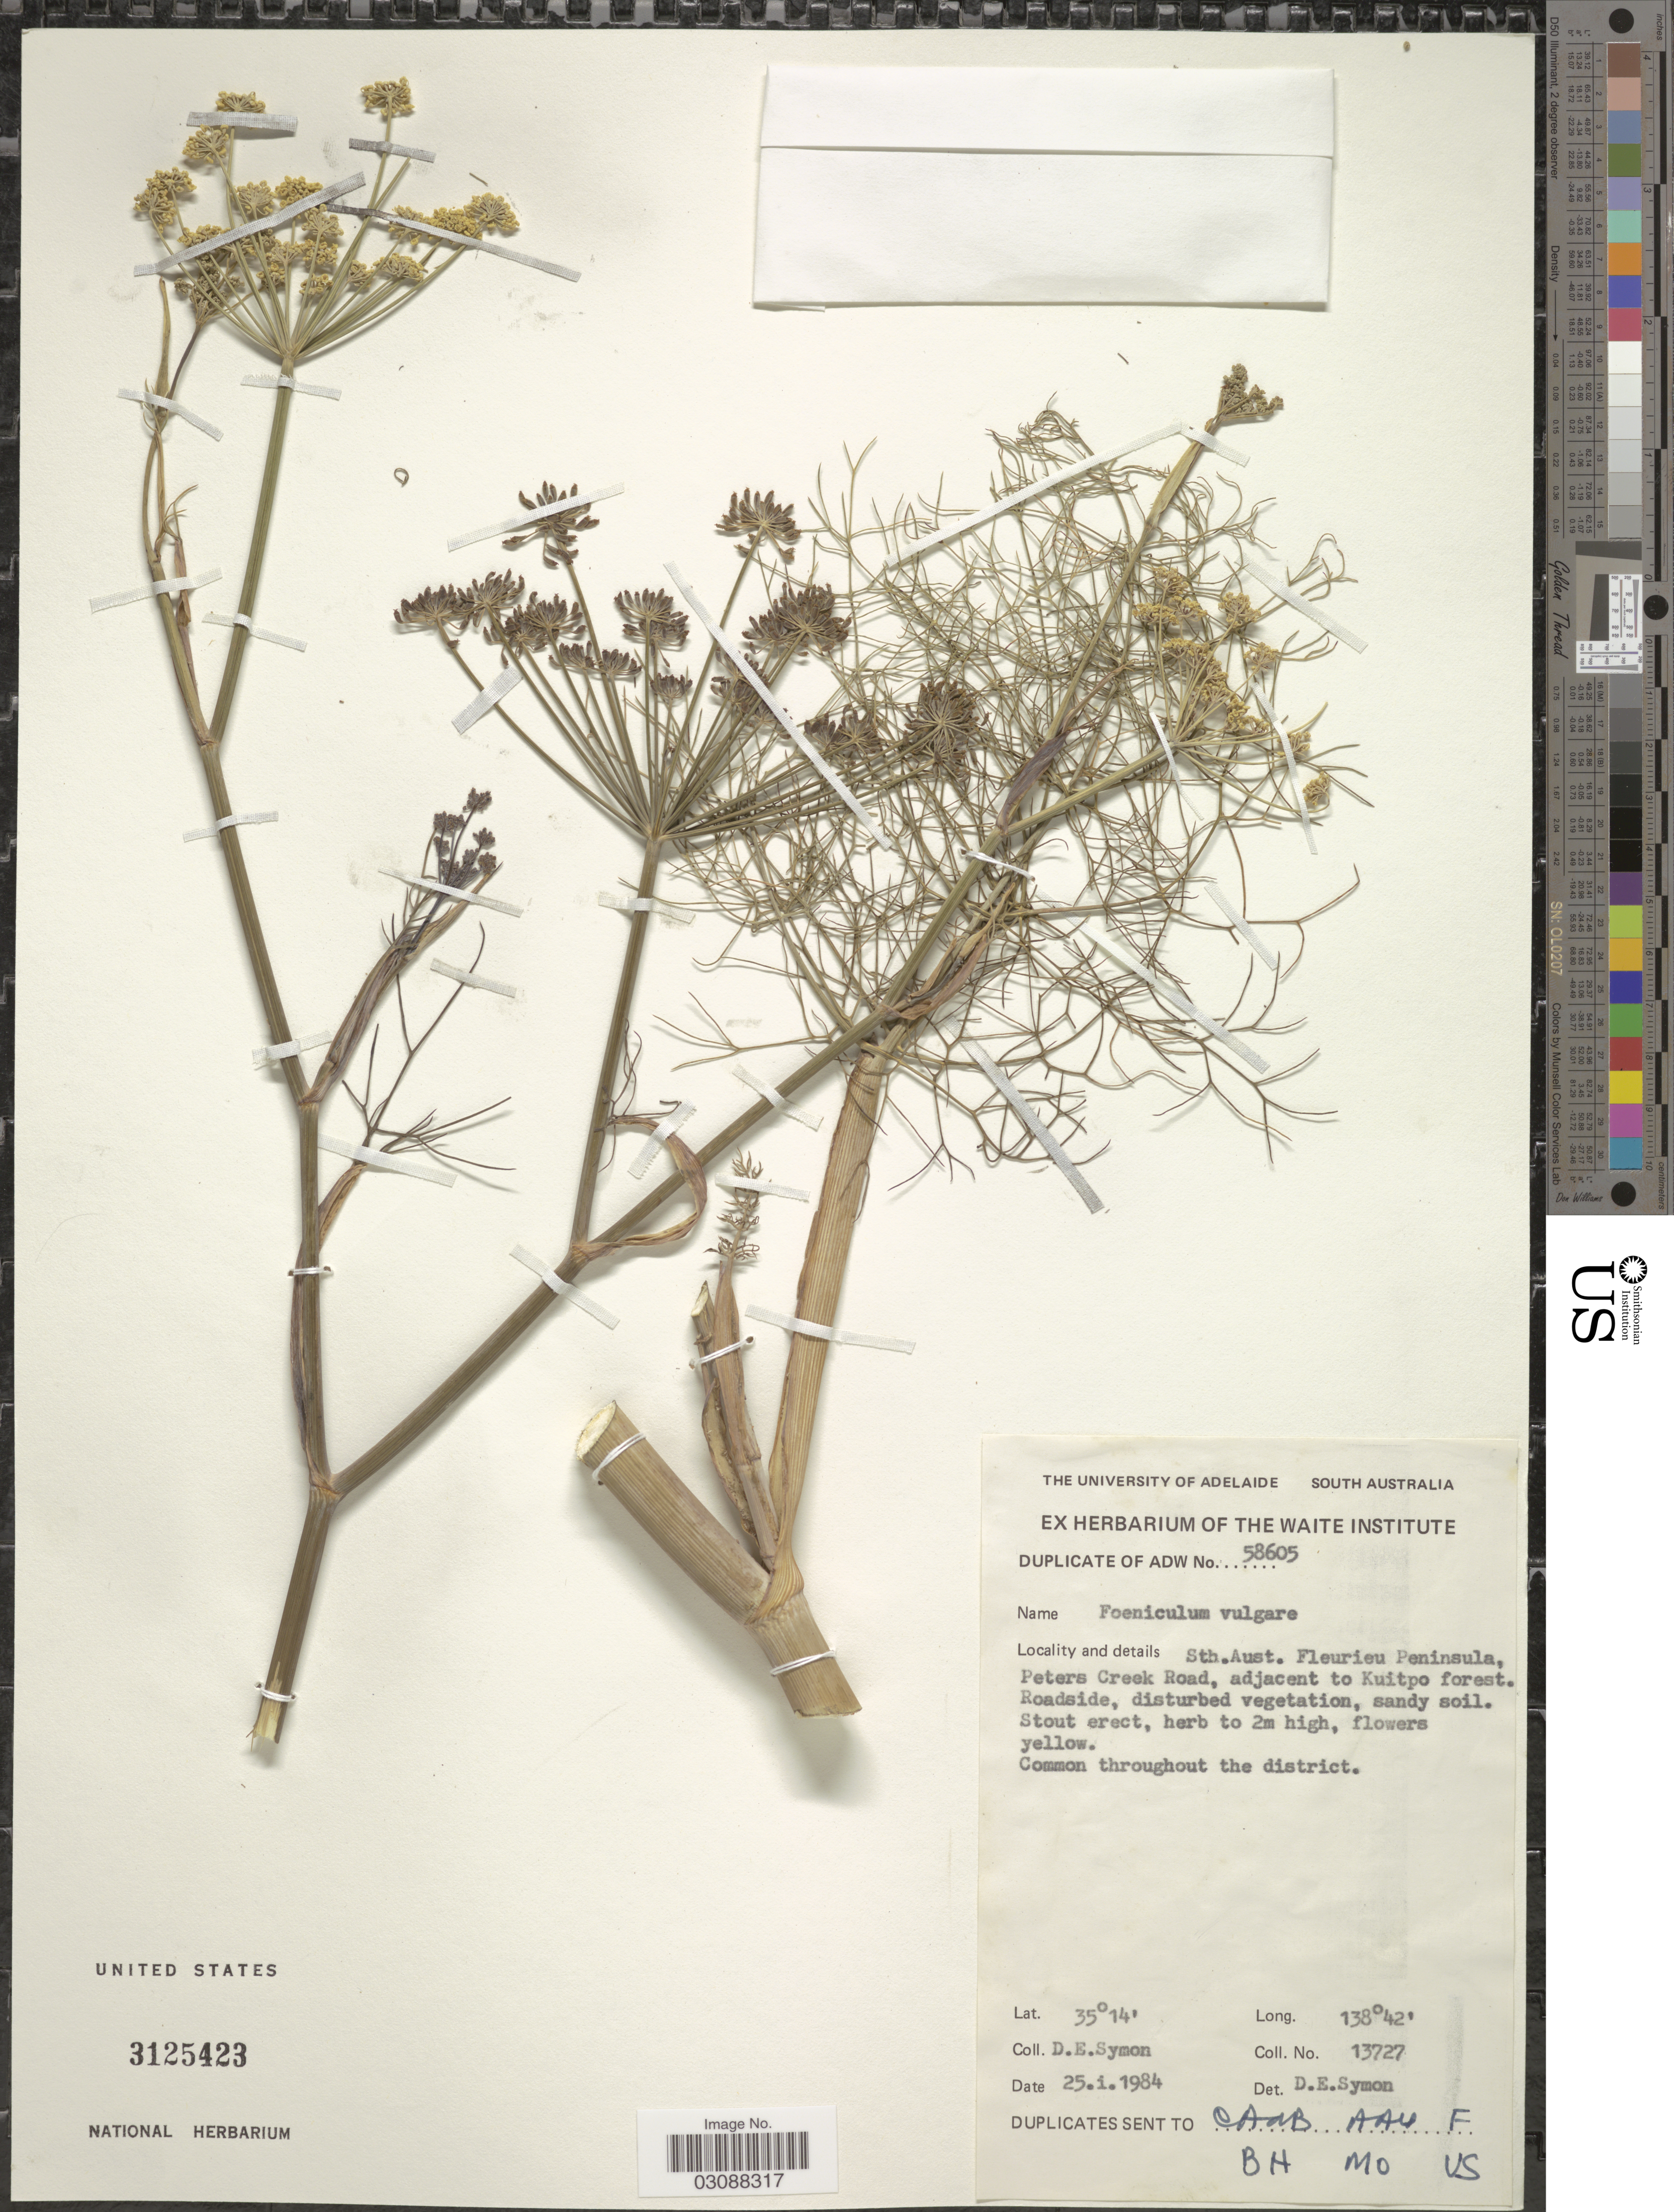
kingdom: Plantae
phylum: Tracheophyta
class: Magnoliopsida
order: Apiales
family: Apiaceae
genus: Foeniculum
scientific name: Foeniculum vulgare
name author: Mill.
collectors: D. Symon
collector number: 13727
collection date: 1984-01-25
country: Australia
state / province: South Australia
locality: Sth. Aust. Fleurieu Peninsula, Peters Creek Road, adjacent to Kuitpo forest.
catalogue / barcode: US 3125423